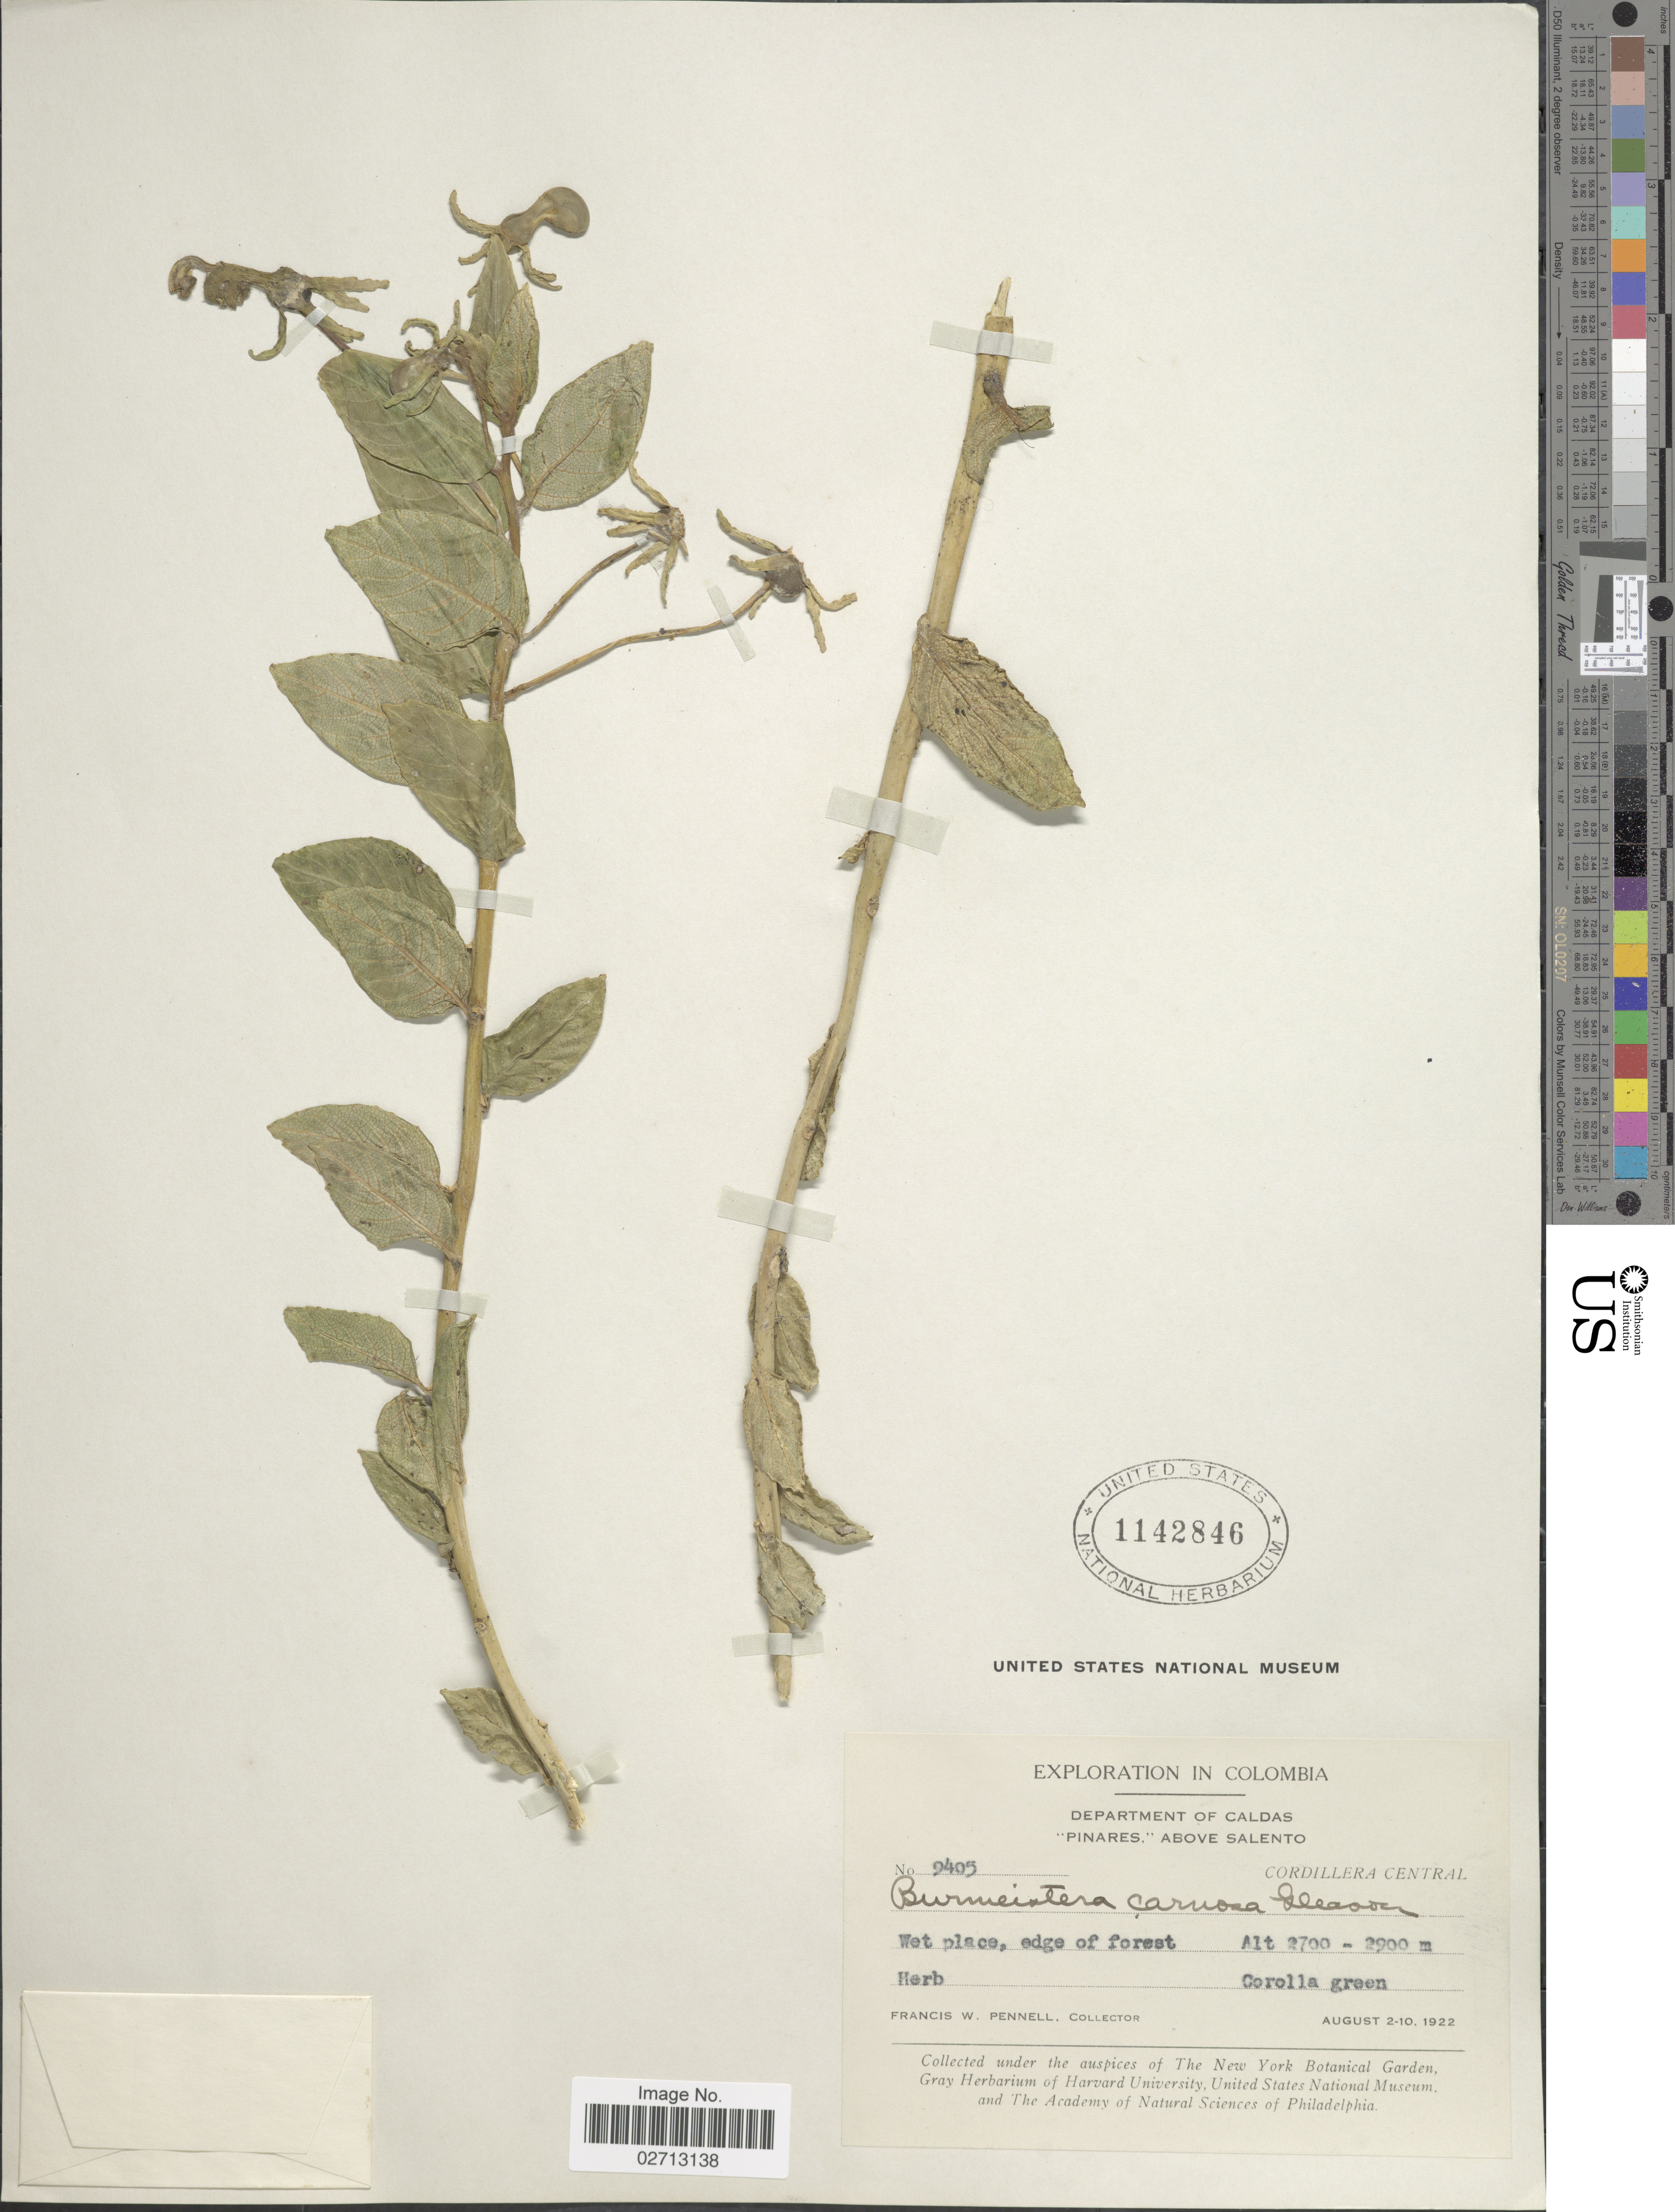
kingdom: Plantae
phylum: Tracheophyta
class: Magnoliopsida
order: Asterales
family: Campanulaceae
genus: Burmeistera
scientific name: Burmeistera carnosa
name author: Gleason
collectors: F. W. Pennell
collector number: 9405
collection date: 1922-08-02/1922-08-10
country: Colombia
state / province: Caldas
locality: Department of Caldas. "Pinares."Above Salento. Cordillera Central.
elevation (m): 2700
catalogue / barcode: US 1142846